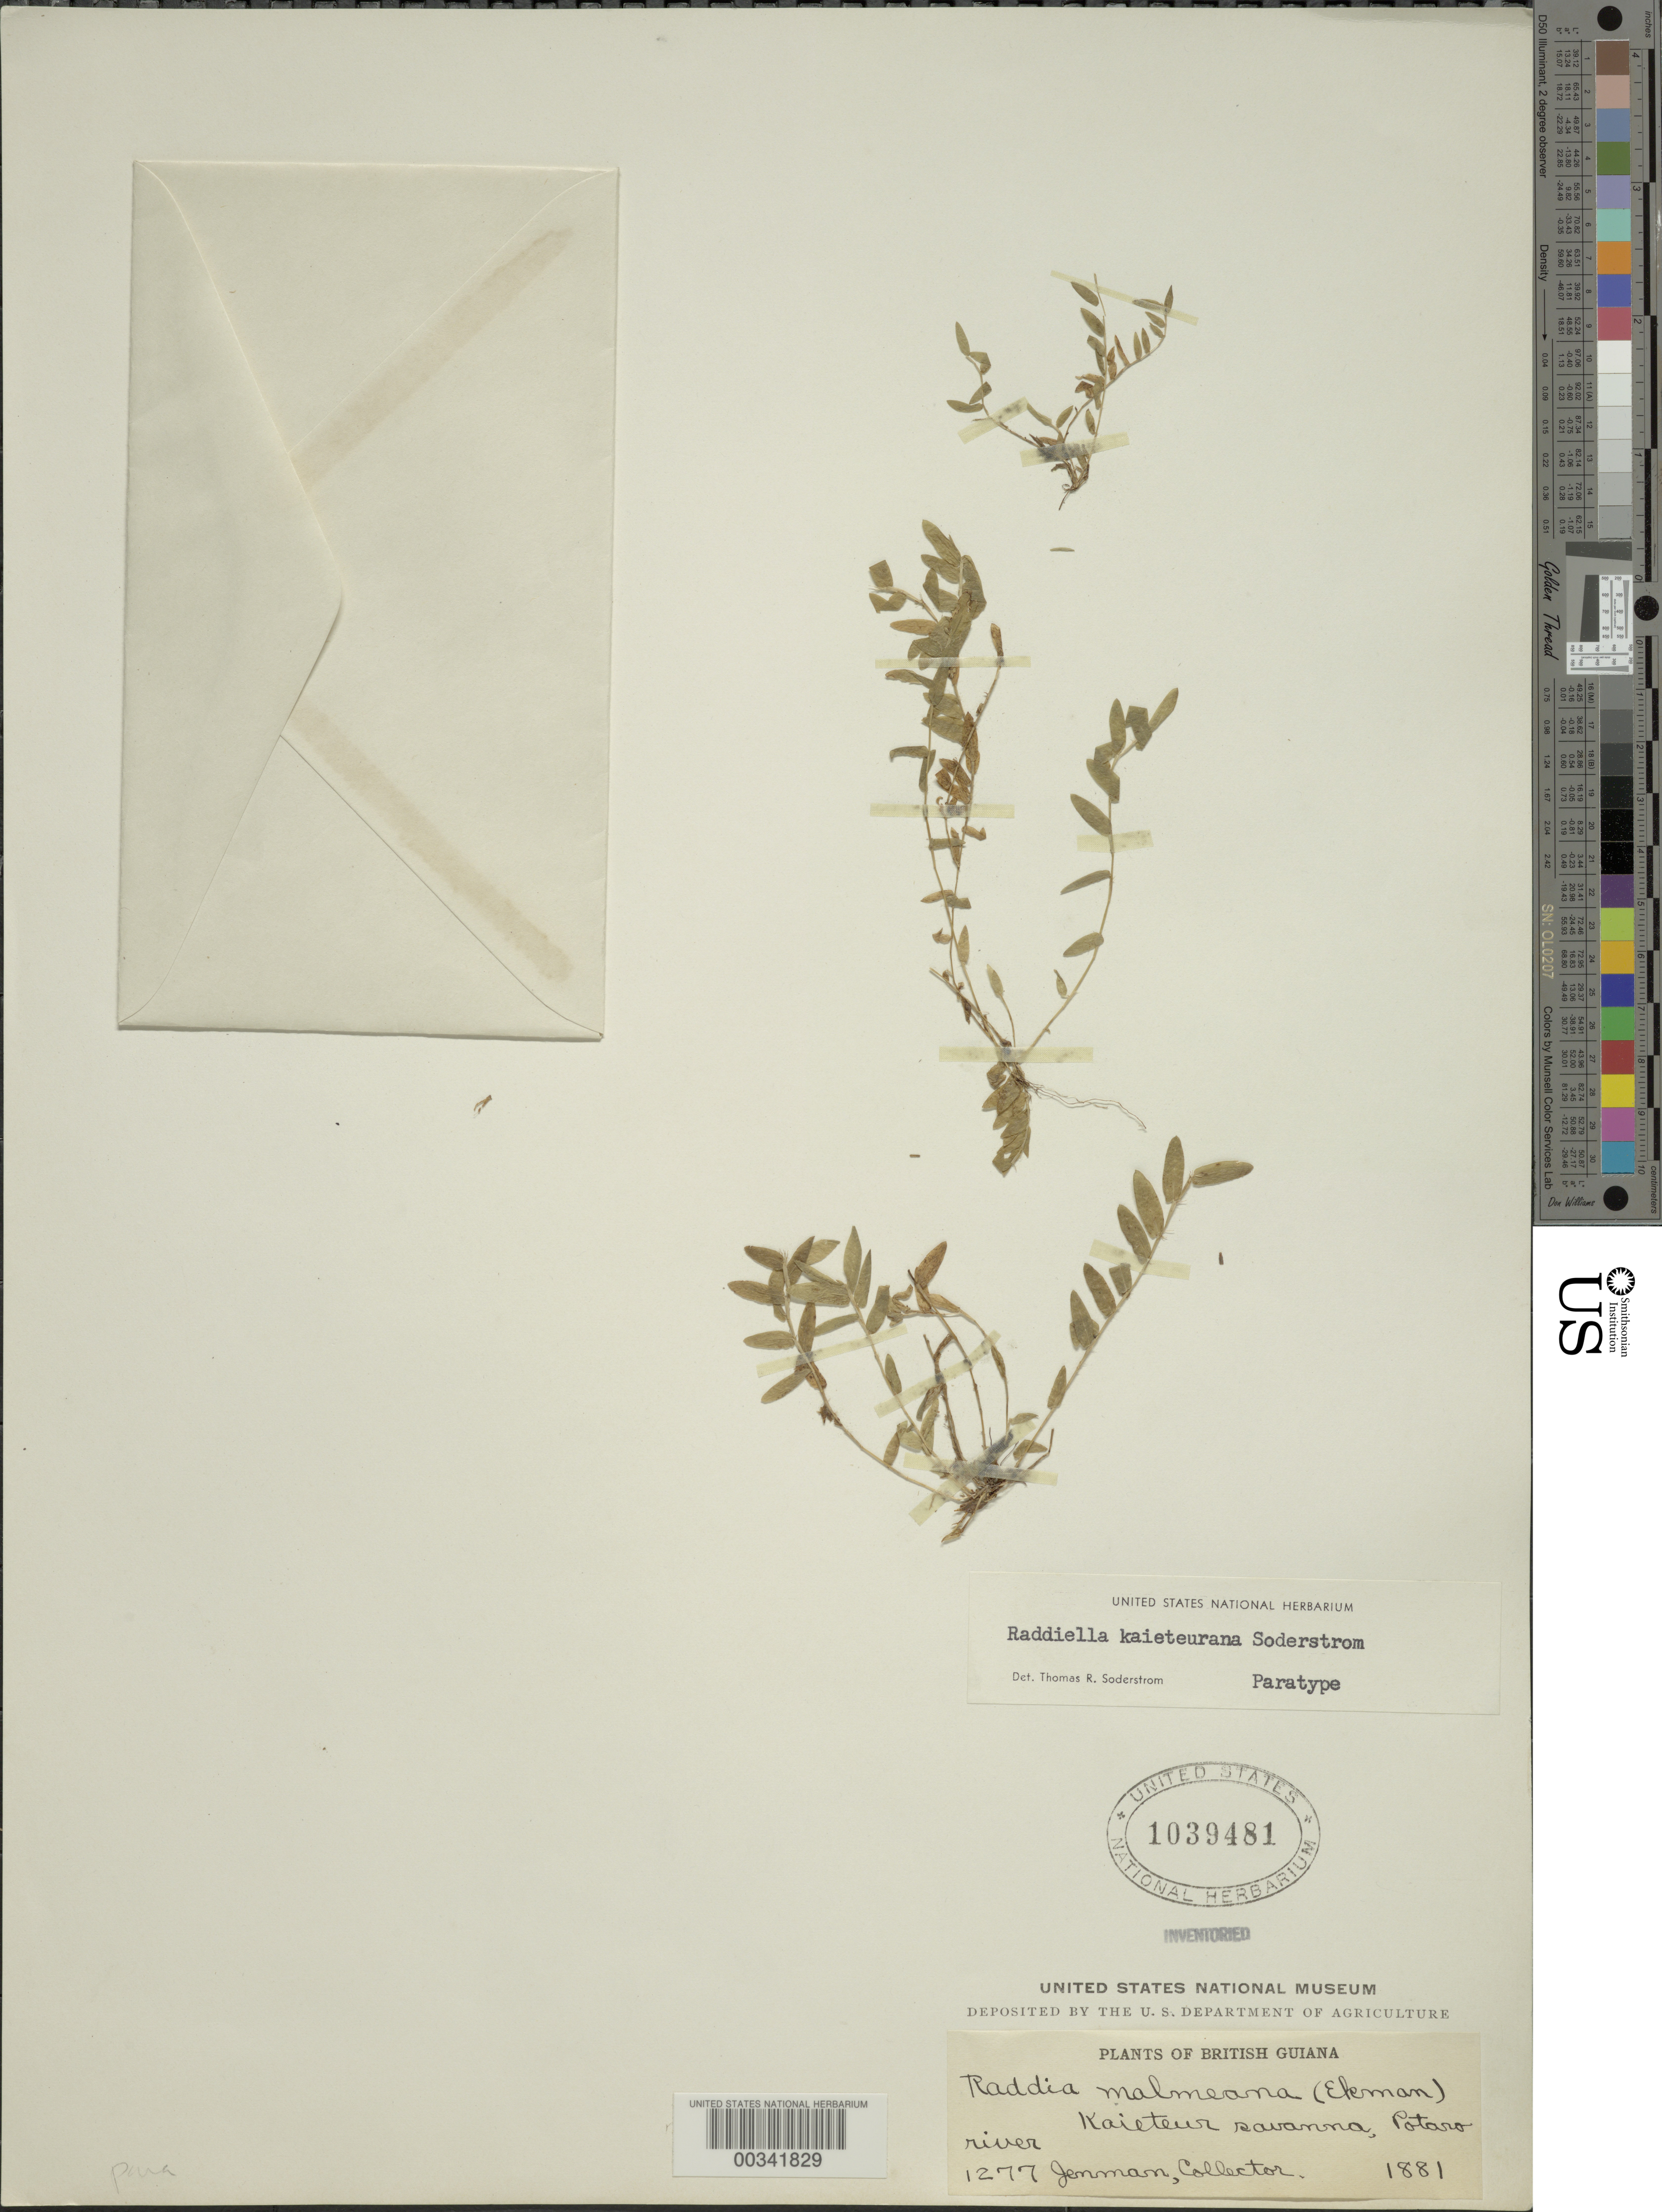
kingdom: Plantae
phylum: Tracheophyta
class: Liliopsida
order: Poales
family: Poaceae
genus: Raddiella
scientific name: Raddiella kaieteurana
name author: Soderstr.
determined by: Soderstrom, T. R.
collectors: G. S. Jenman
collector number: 1277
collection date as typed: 1881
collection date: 1881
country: Guyana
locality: Potaro rv, kaieteur savannah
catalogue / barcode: US 1039481